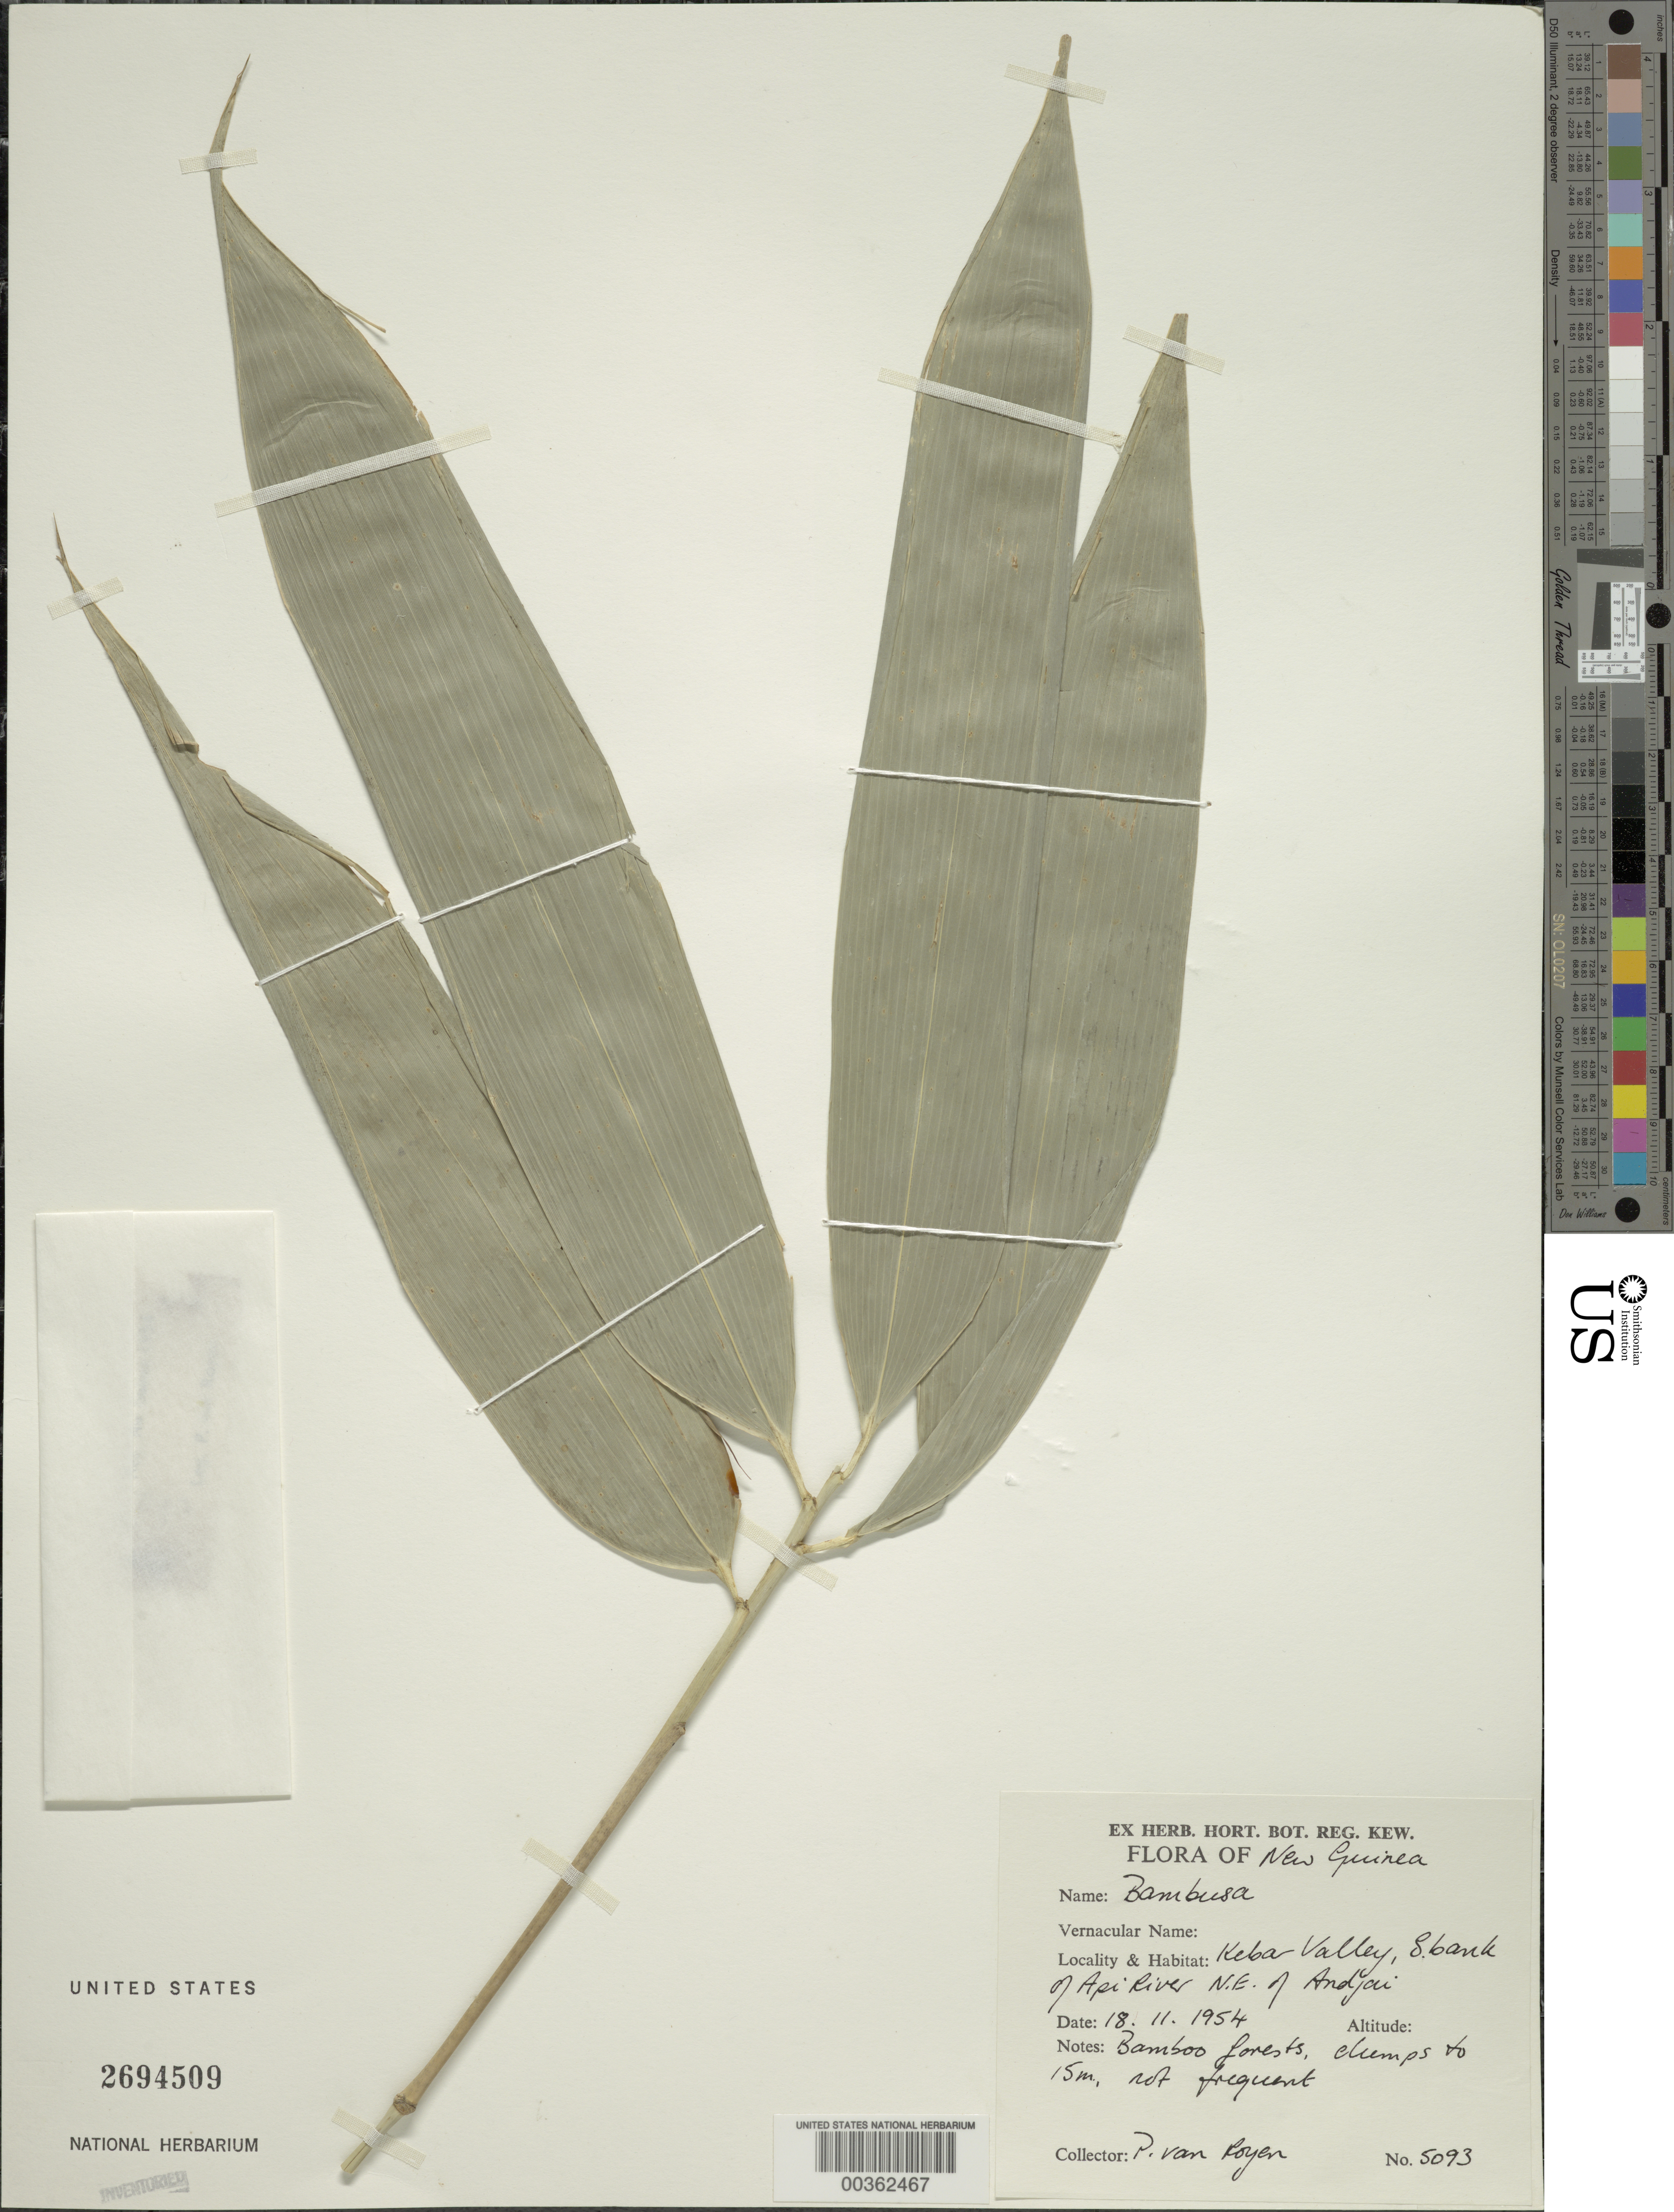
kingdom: Plantae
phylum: Tracheophyta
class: Liliopsida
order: Poales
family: Poaceae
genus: Bambusa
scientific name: Bambusa sp.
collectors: P. van Royen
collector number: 5093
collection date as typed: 18 Nov 1954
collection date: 1954-11-18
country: Indonesia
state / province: Irian Jaya ?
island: New Guinea Island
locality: Kebar valley. [country could also be papua new guinea.]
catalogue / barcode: US 2694509